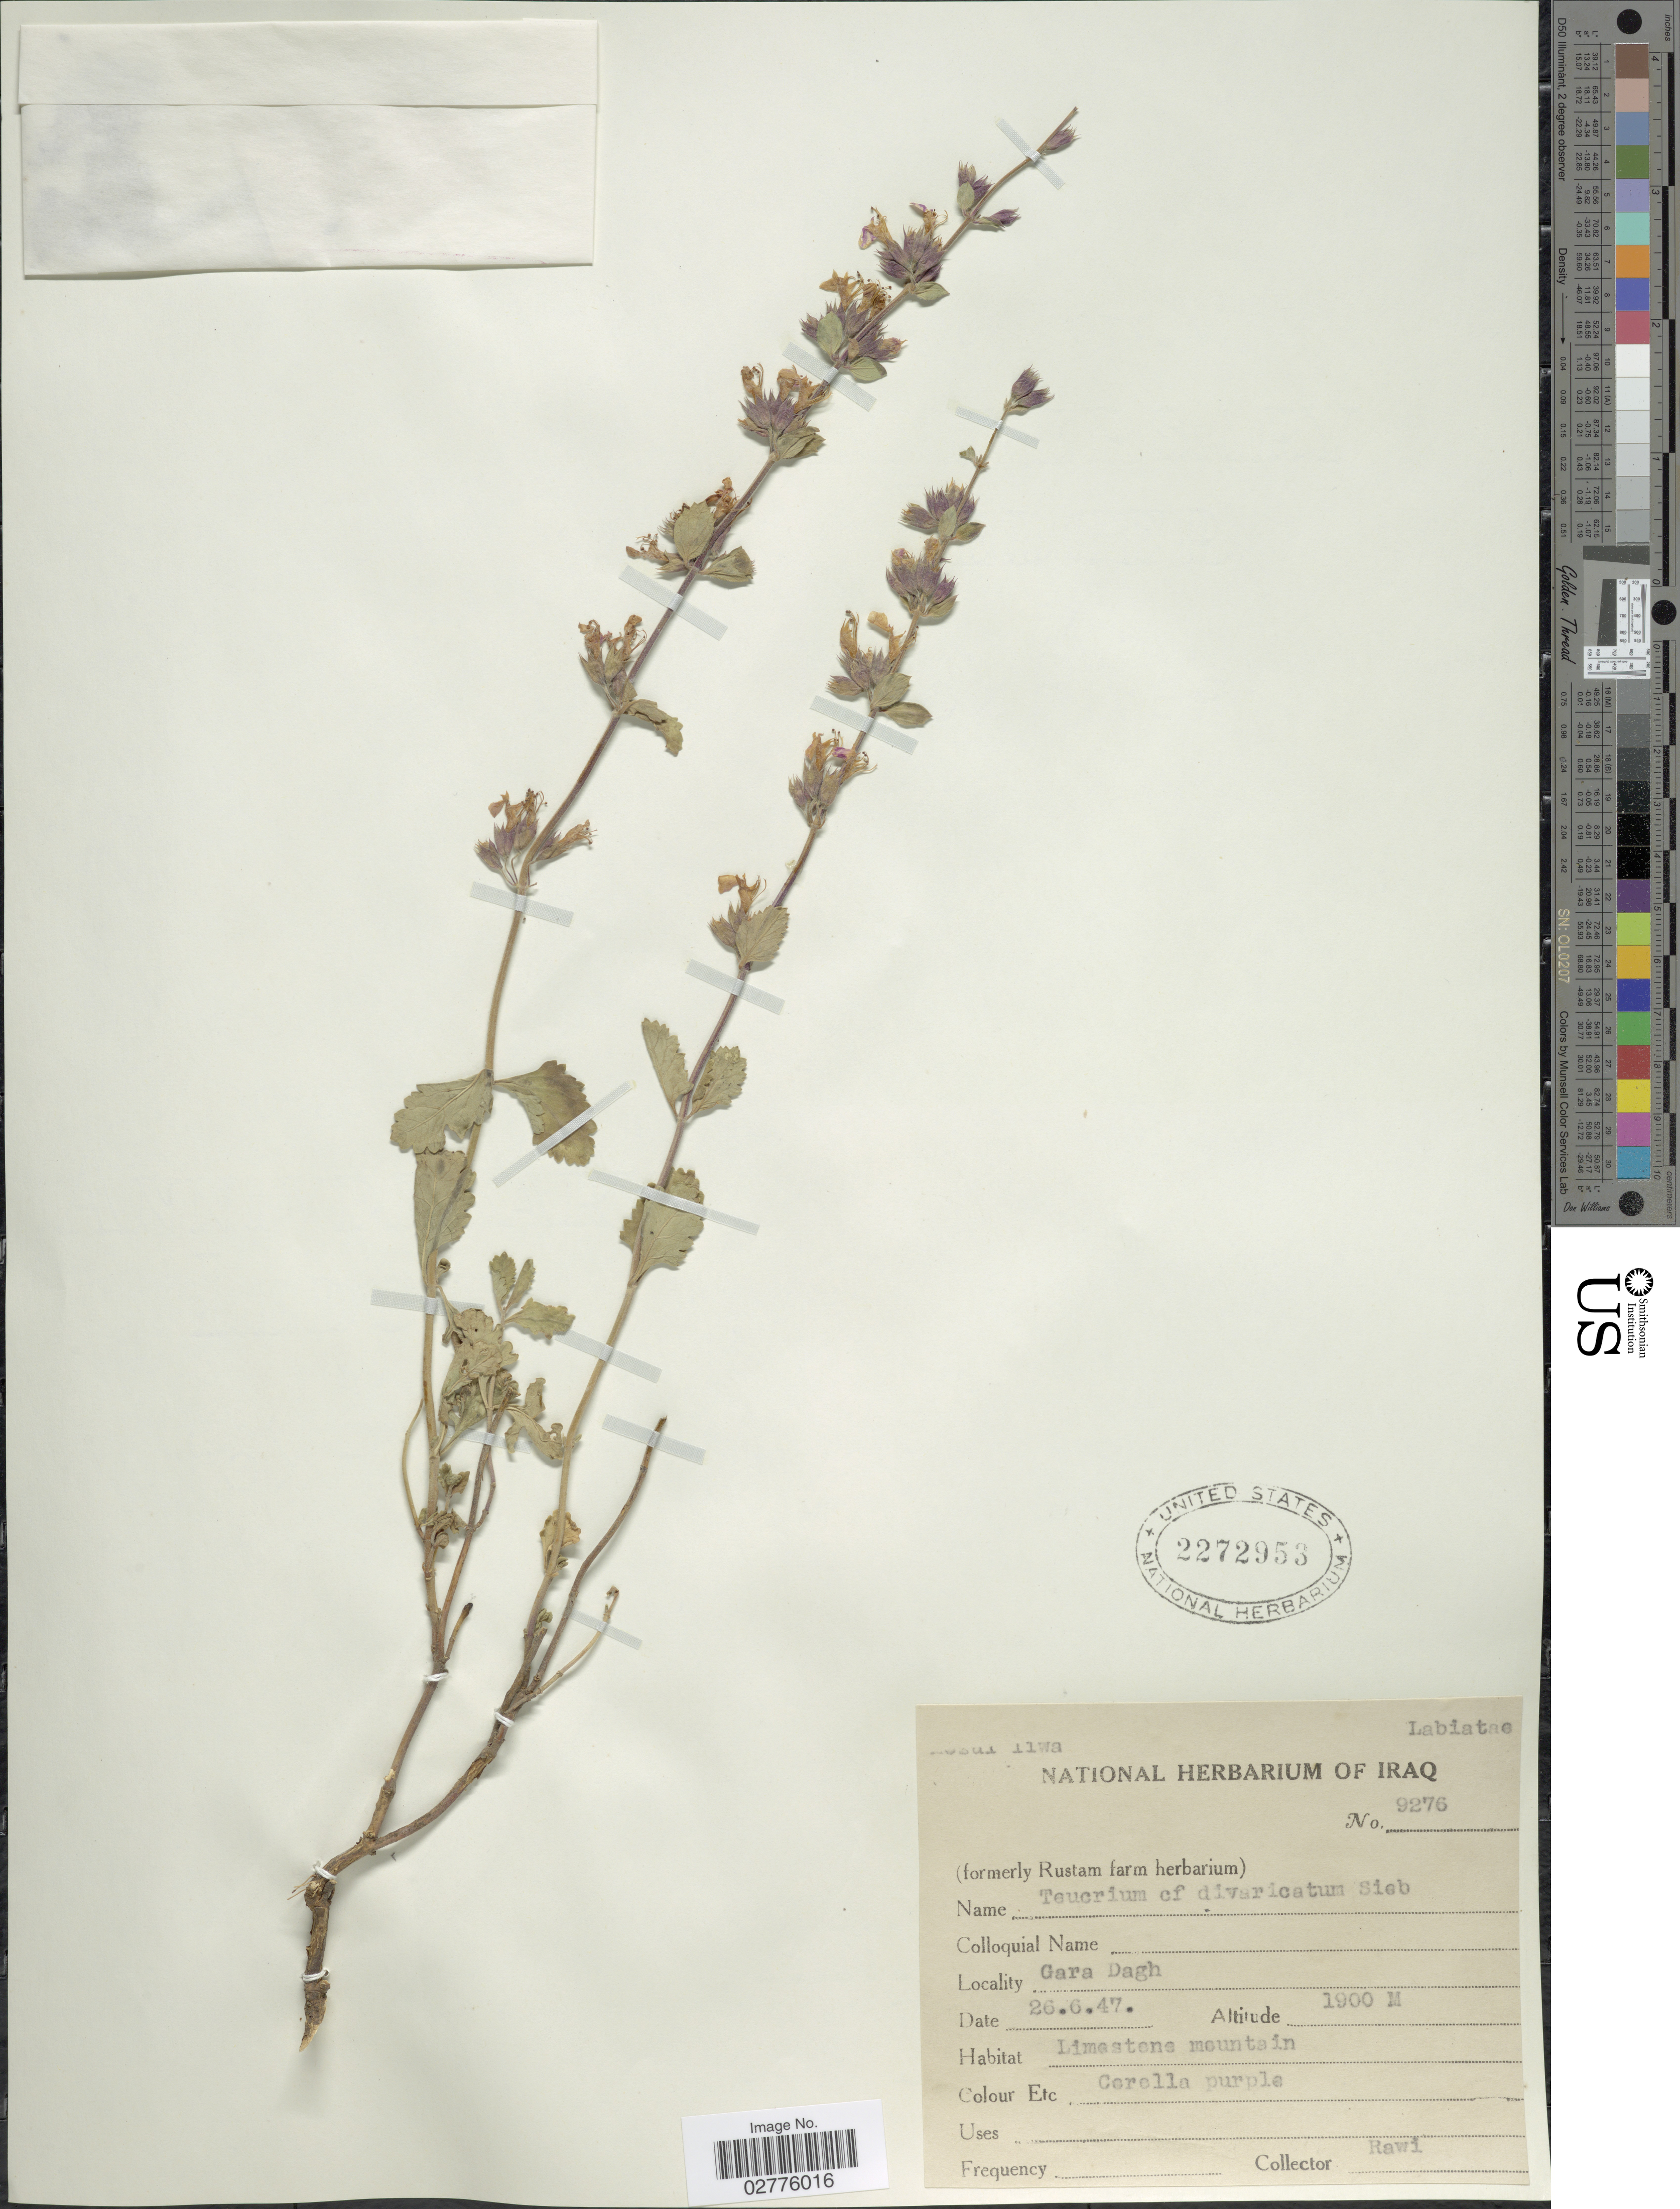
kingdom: Plantae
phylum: Tracheophyta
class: Magnoliopsida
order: Lamiales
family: Lamiaceae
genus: Teucrium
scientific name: Teucrium divaricatum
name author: Sieber ex Heldr.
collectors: -. Rawi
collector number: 9276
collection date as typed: Transcribed d/m/y: 26/6/47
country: Iraq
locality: [illegible text] liwa. Gara Dagh.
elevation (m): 1900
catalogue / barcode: US 2272953